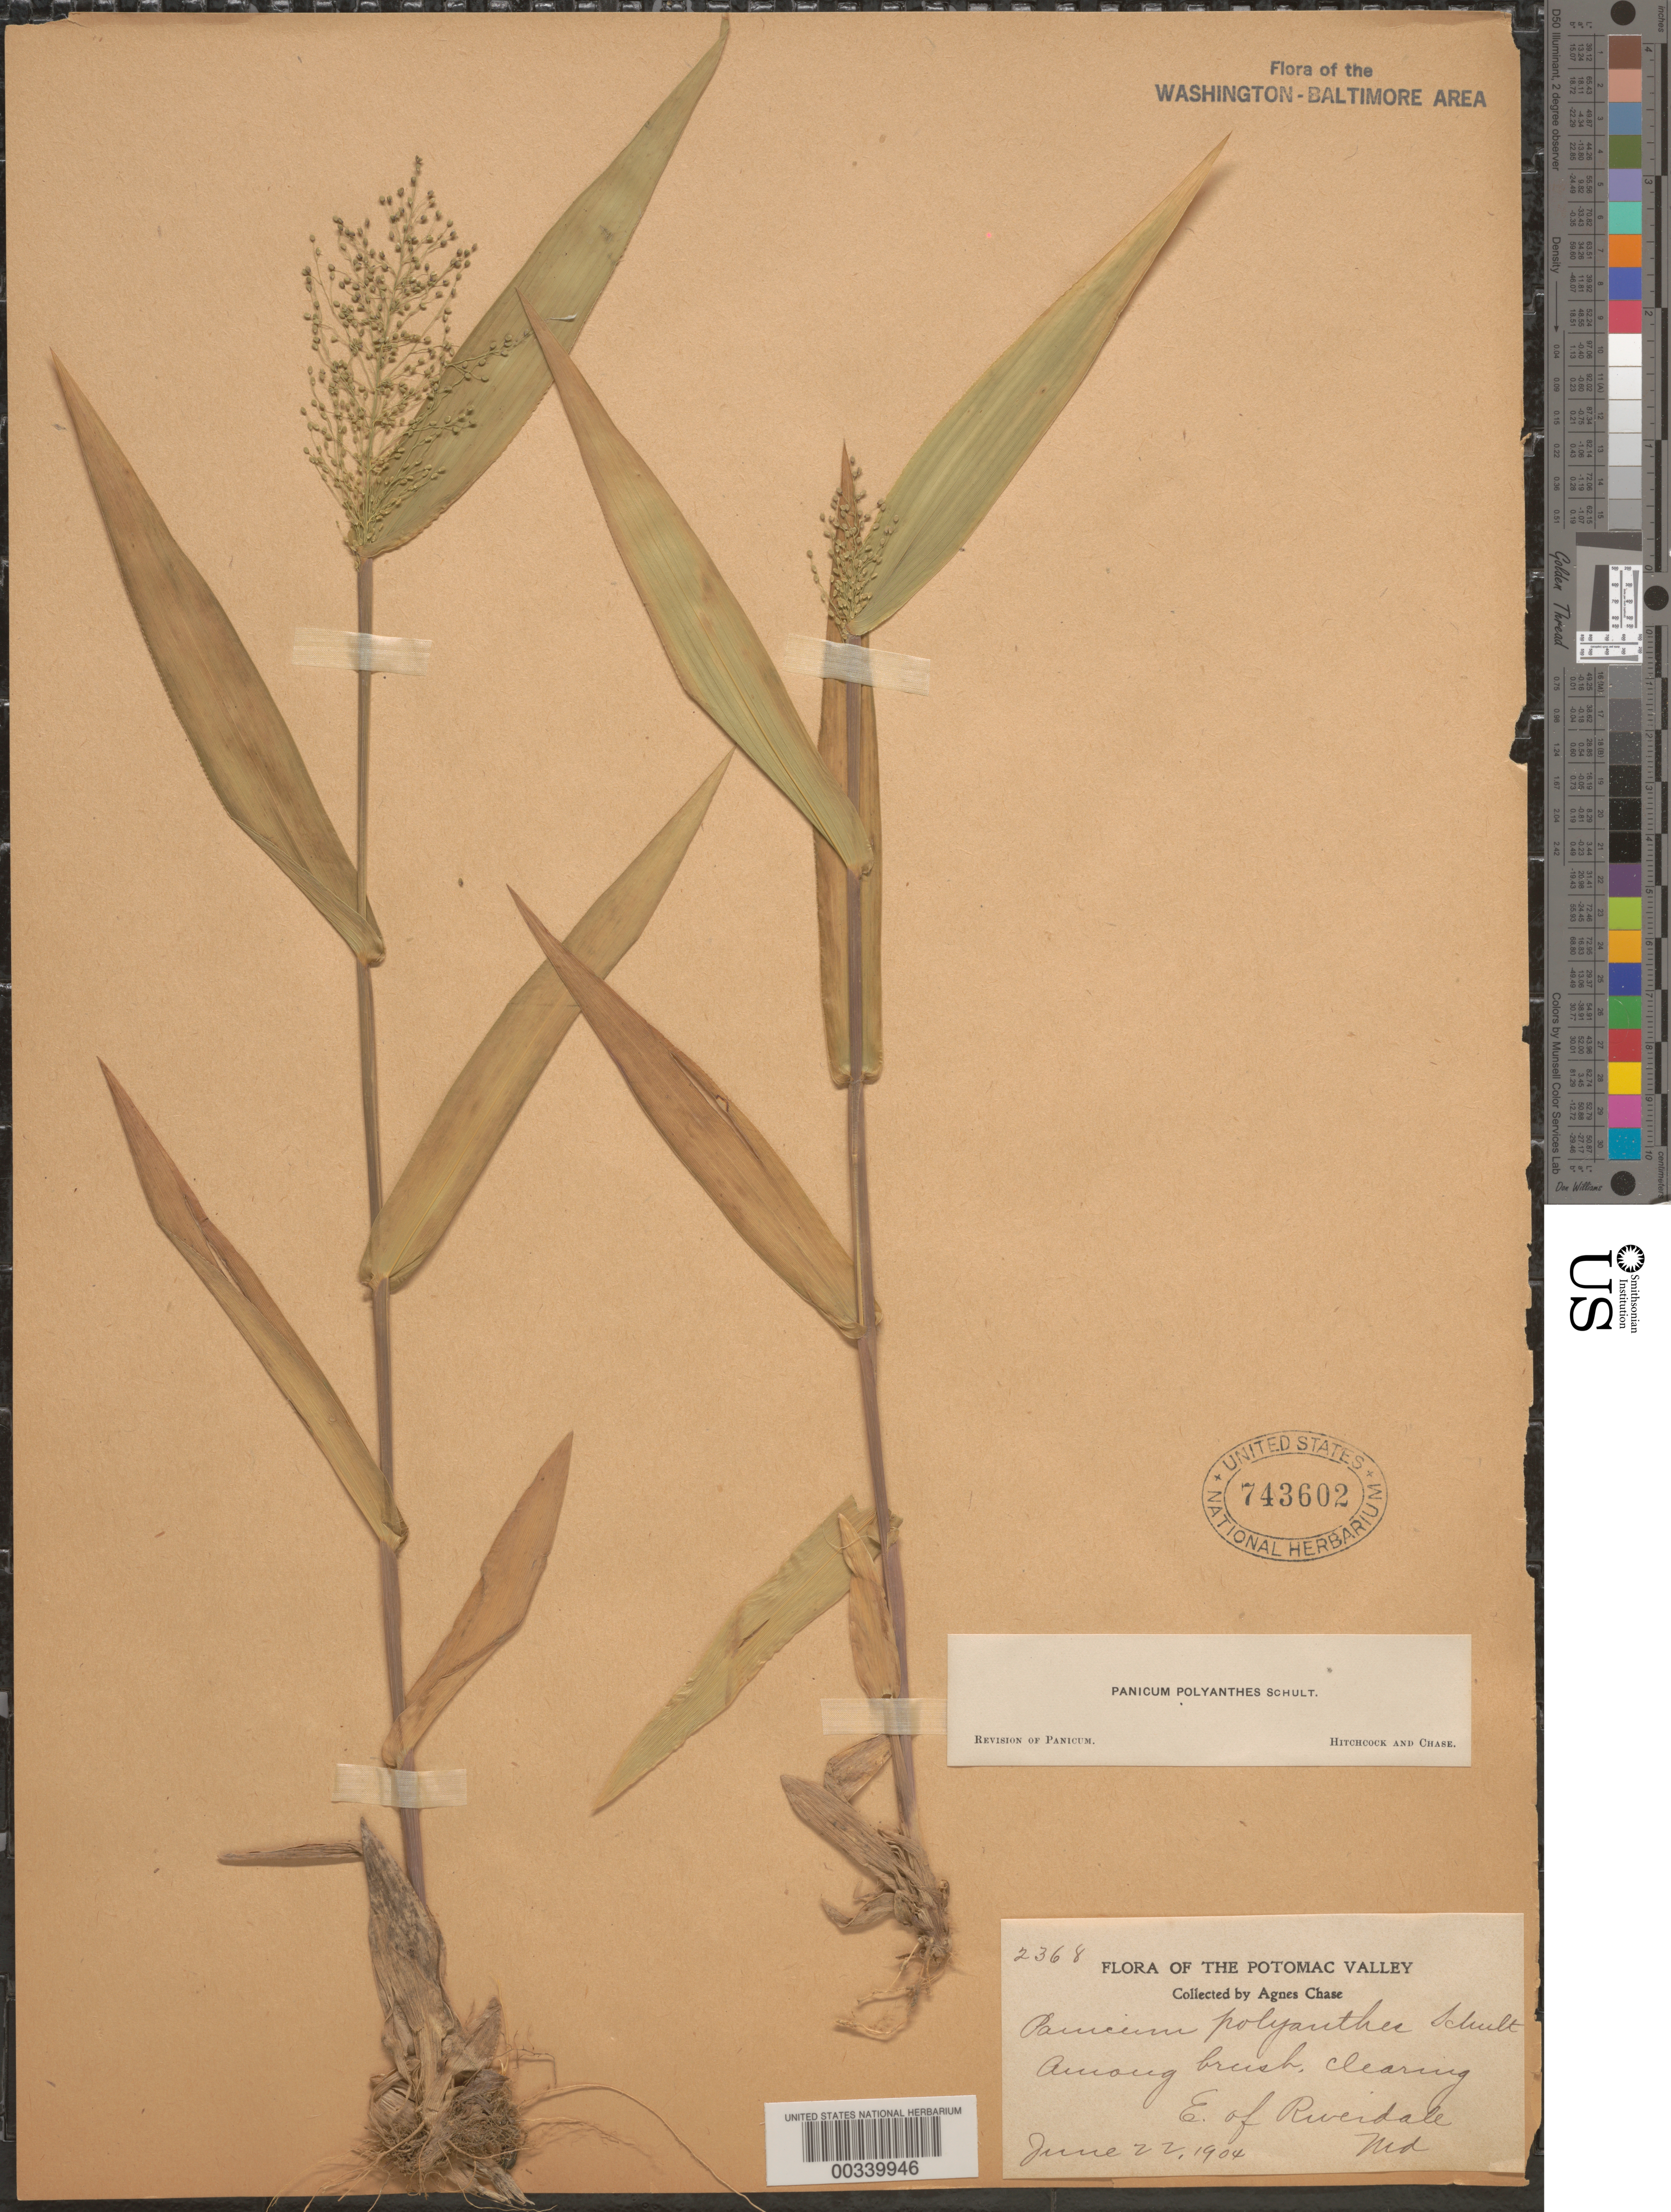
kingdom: Plantae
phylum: Tracheophyta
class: Liliopsida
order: Poales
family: Poaceae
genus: Dichanthelium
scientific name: Dichanthelium sphaerocarpon var. isophyllum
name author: (Scribn.) Gould & C.A. Clark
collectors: A. Chase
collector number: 2368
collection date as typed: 22 Jun 1904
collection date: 1904-06-22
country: United States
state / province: Maryland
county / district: Prince George's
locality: E of Riverdale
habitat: Brush clearing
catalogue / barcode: US 743602